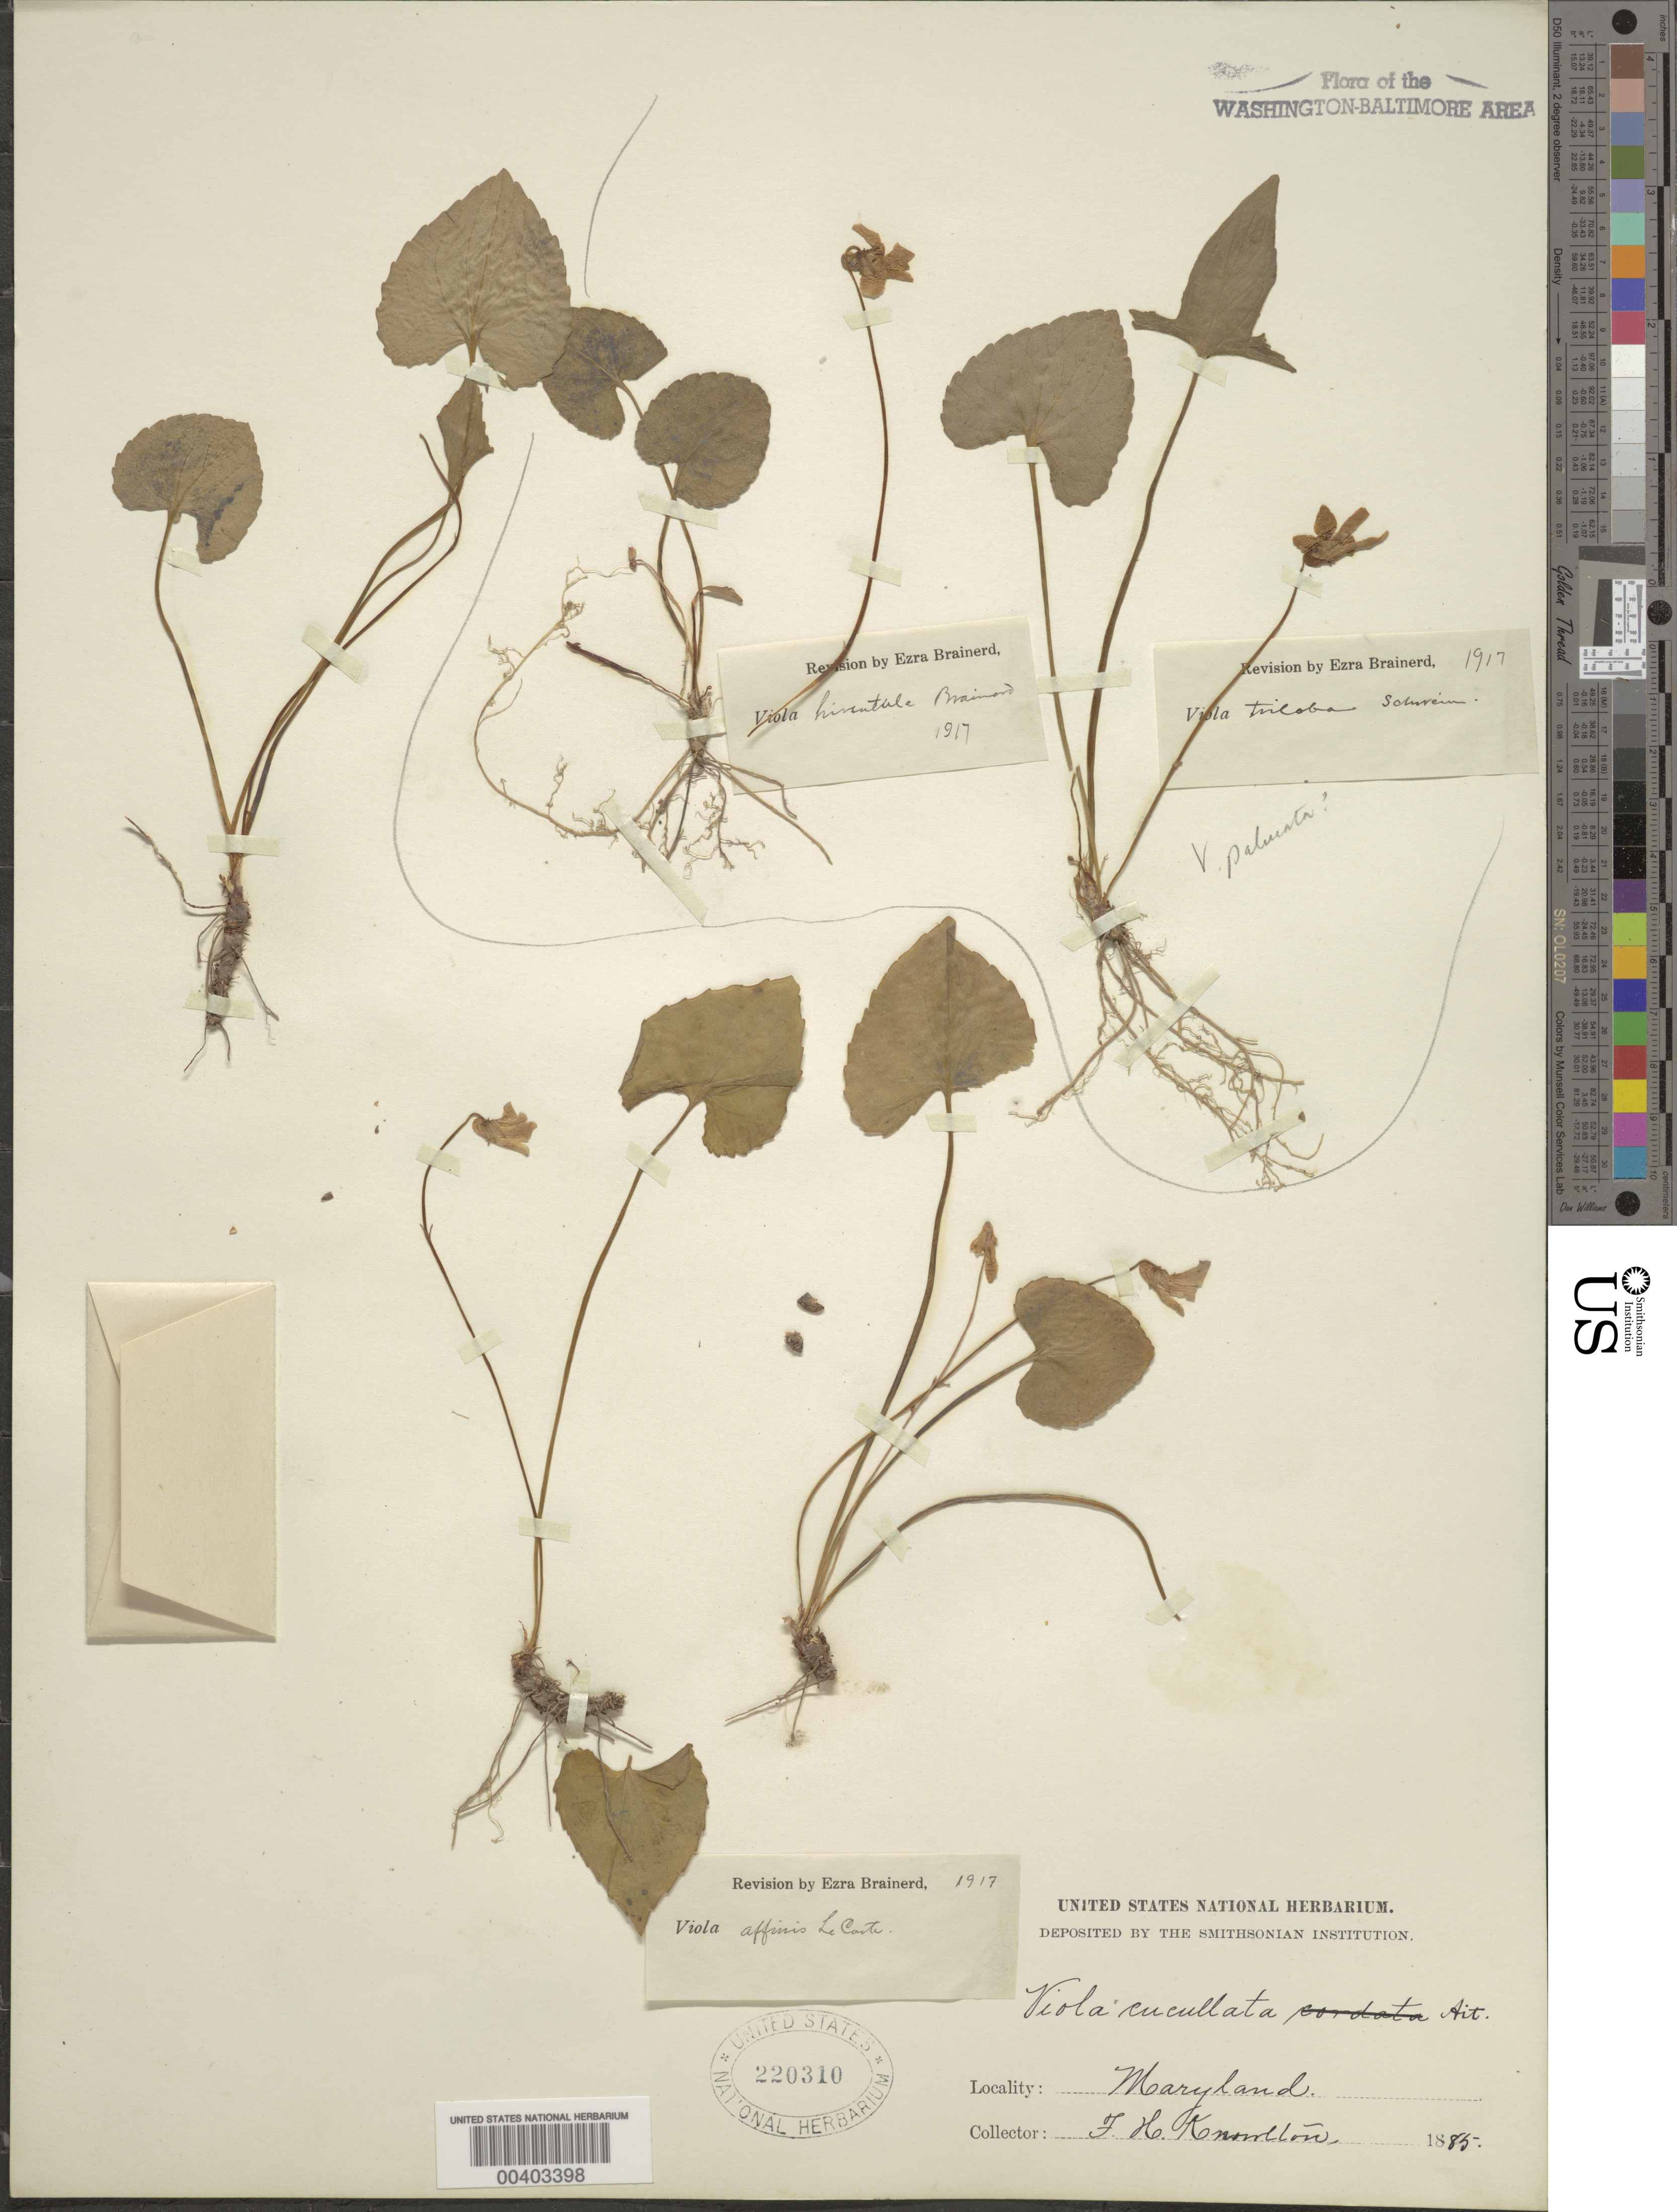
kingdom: Plantae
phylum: Tracheophyta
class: Magnoliopsida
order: Malpighiales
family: Violaceae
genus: Viola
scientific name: Viola sororia var. affinis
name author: (LeConte) McKinney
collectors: F. H. Knowlton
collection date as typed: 1885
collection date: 1885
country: United States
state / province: Maryland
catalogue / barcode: US 220310